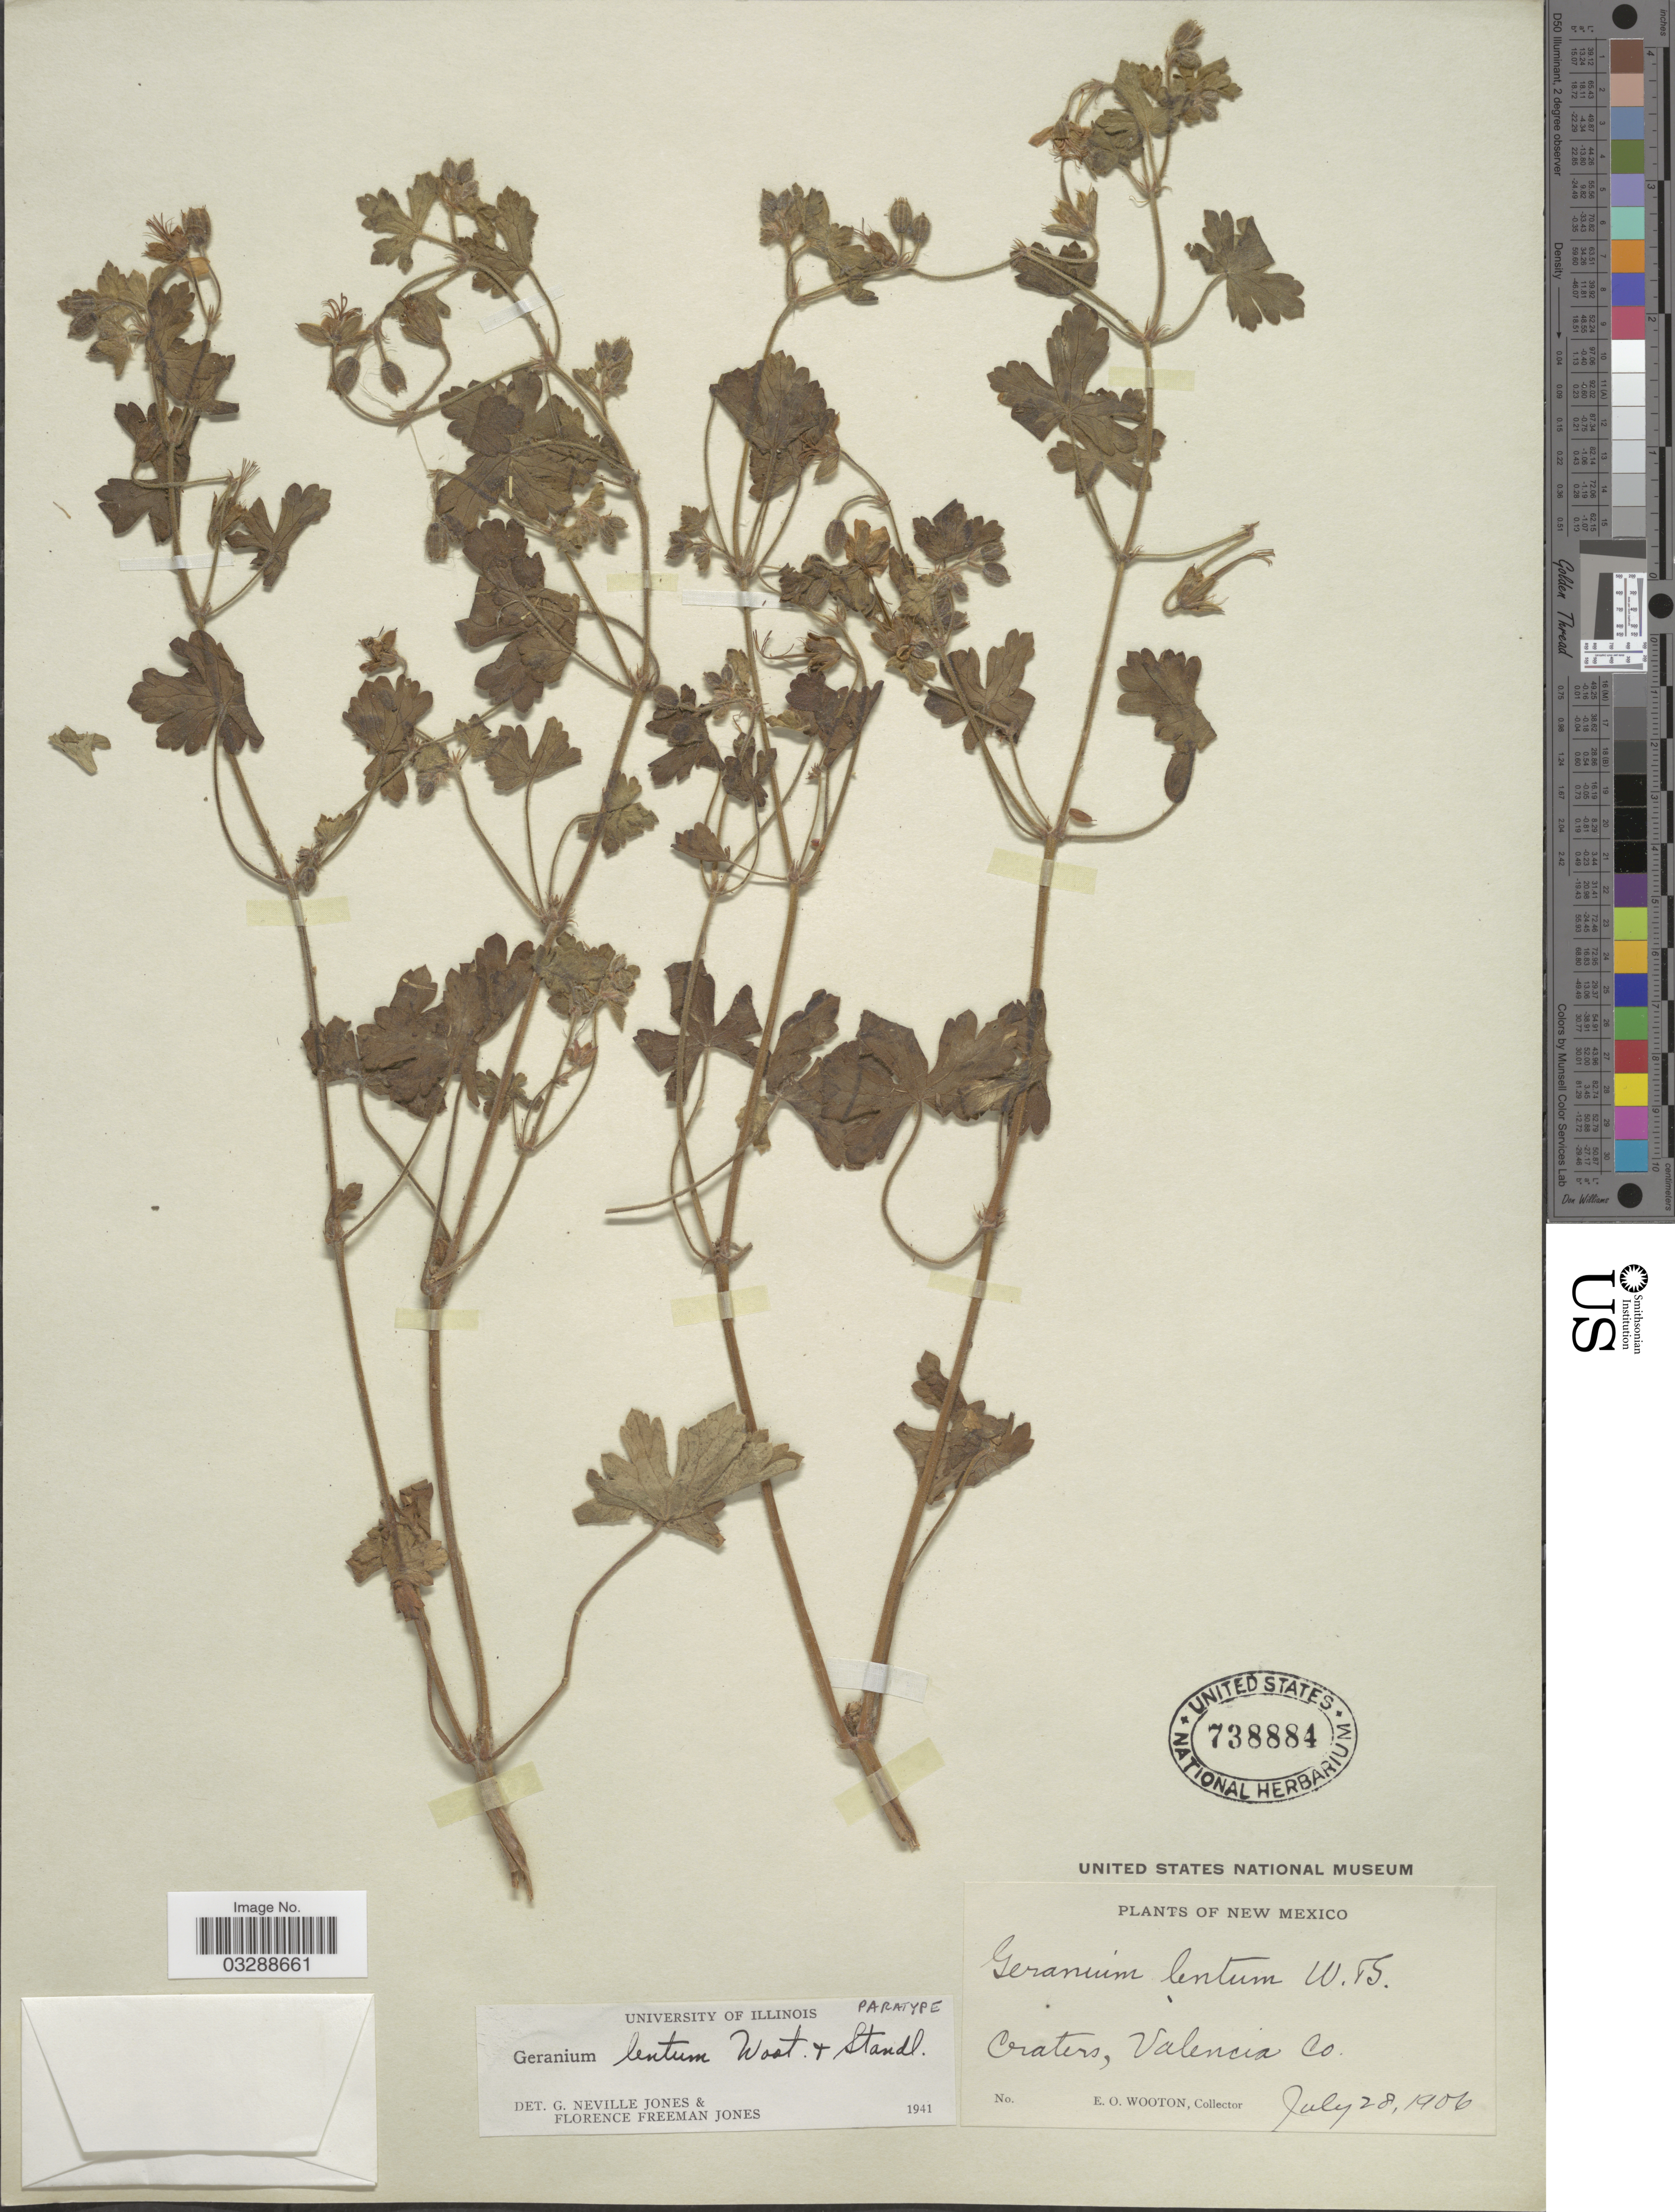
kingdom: Plantae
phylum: Tracheophyta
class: Magnoliopsida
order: Geraniales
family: Geraniaceae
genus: Geranium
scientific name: Geranium lentum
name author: Wooton & Standl.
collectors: E. O. Wooton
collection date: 1906-07-28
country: United States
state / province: New Mexico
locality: Craters, Valencia Co.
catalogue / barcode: US 738884